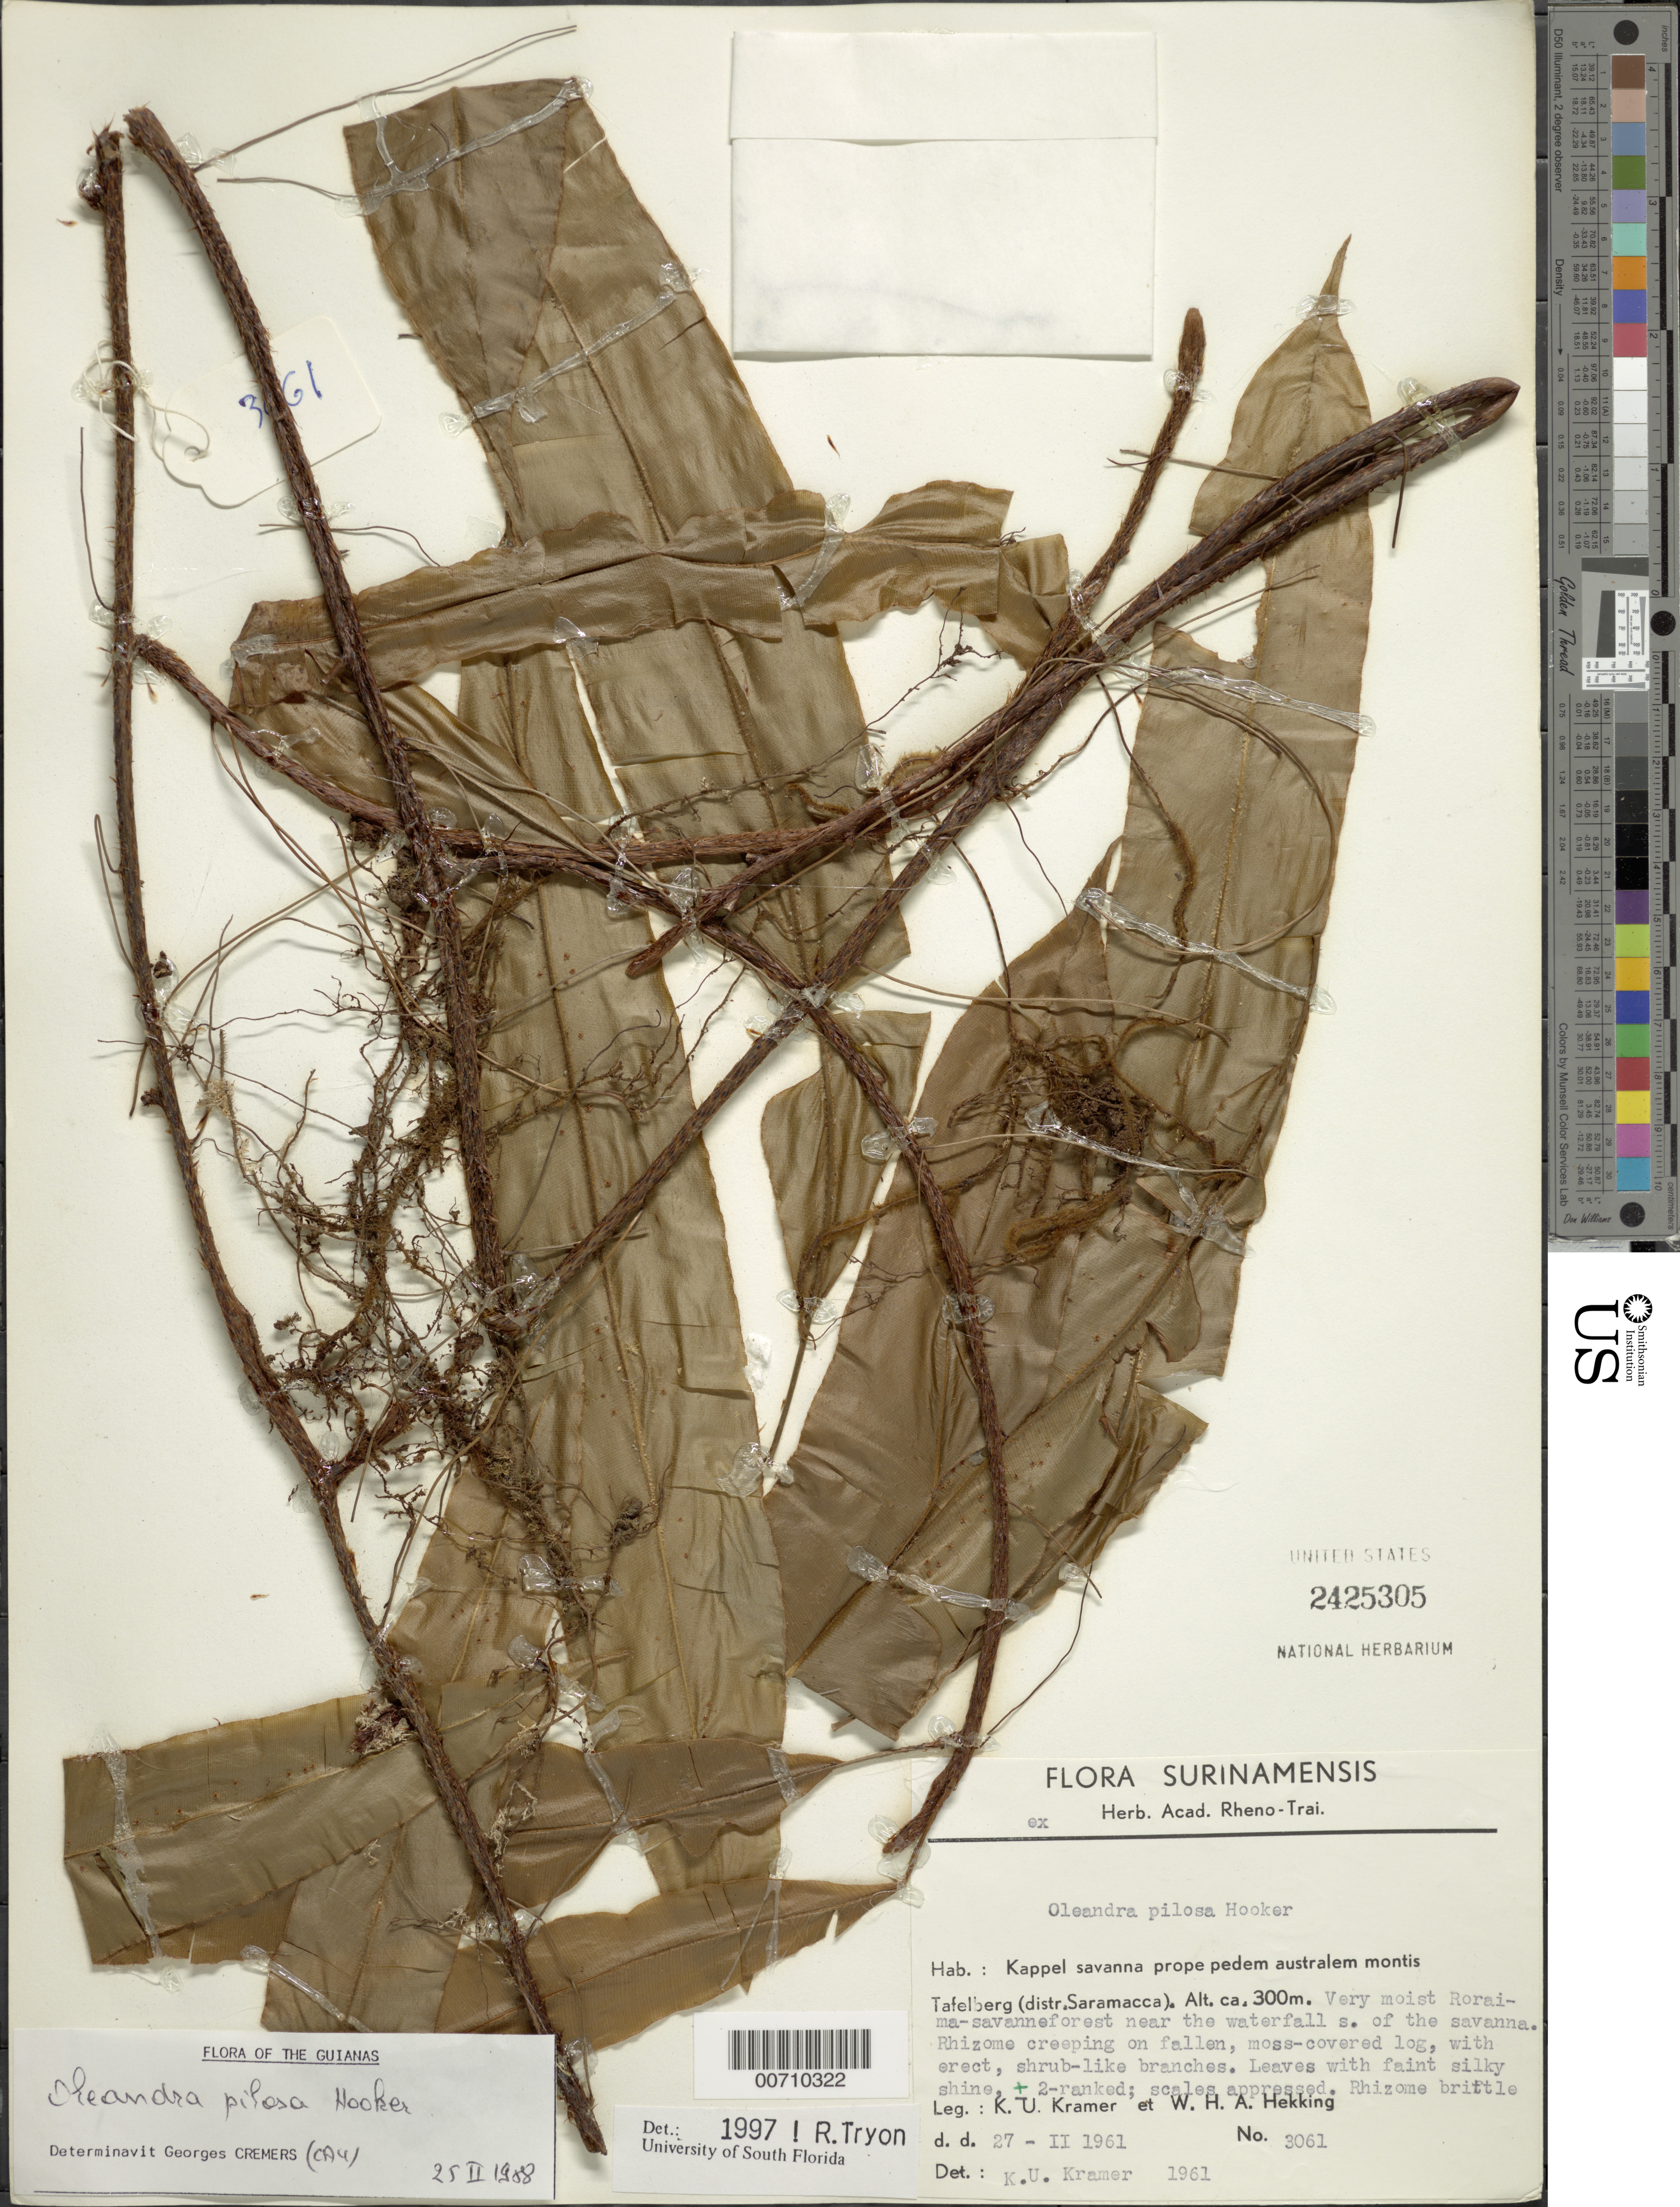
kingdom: Plantae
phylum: Tracheophyta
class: Polypodiopsida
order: Polypodiales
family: Oleandraceae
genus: Oleandra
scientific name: Oleandra pilosa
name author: Hook.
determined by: Tryon, Rolla M., Jr.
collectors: K. U. Kramer & W. H. A. Hekking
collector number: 3061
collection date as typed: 27-Feb-61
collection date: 1961-02-27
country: Suriname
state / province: Saramacca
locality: Kappelsavanna, 10 km S of Tafelberg, near south foot of the mountain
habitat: Kappel savanna prope pedem australem montis; Very moist Roraima-savanneforest near the waterfall s. of the savanna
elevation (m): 300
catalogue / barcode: US 2425305